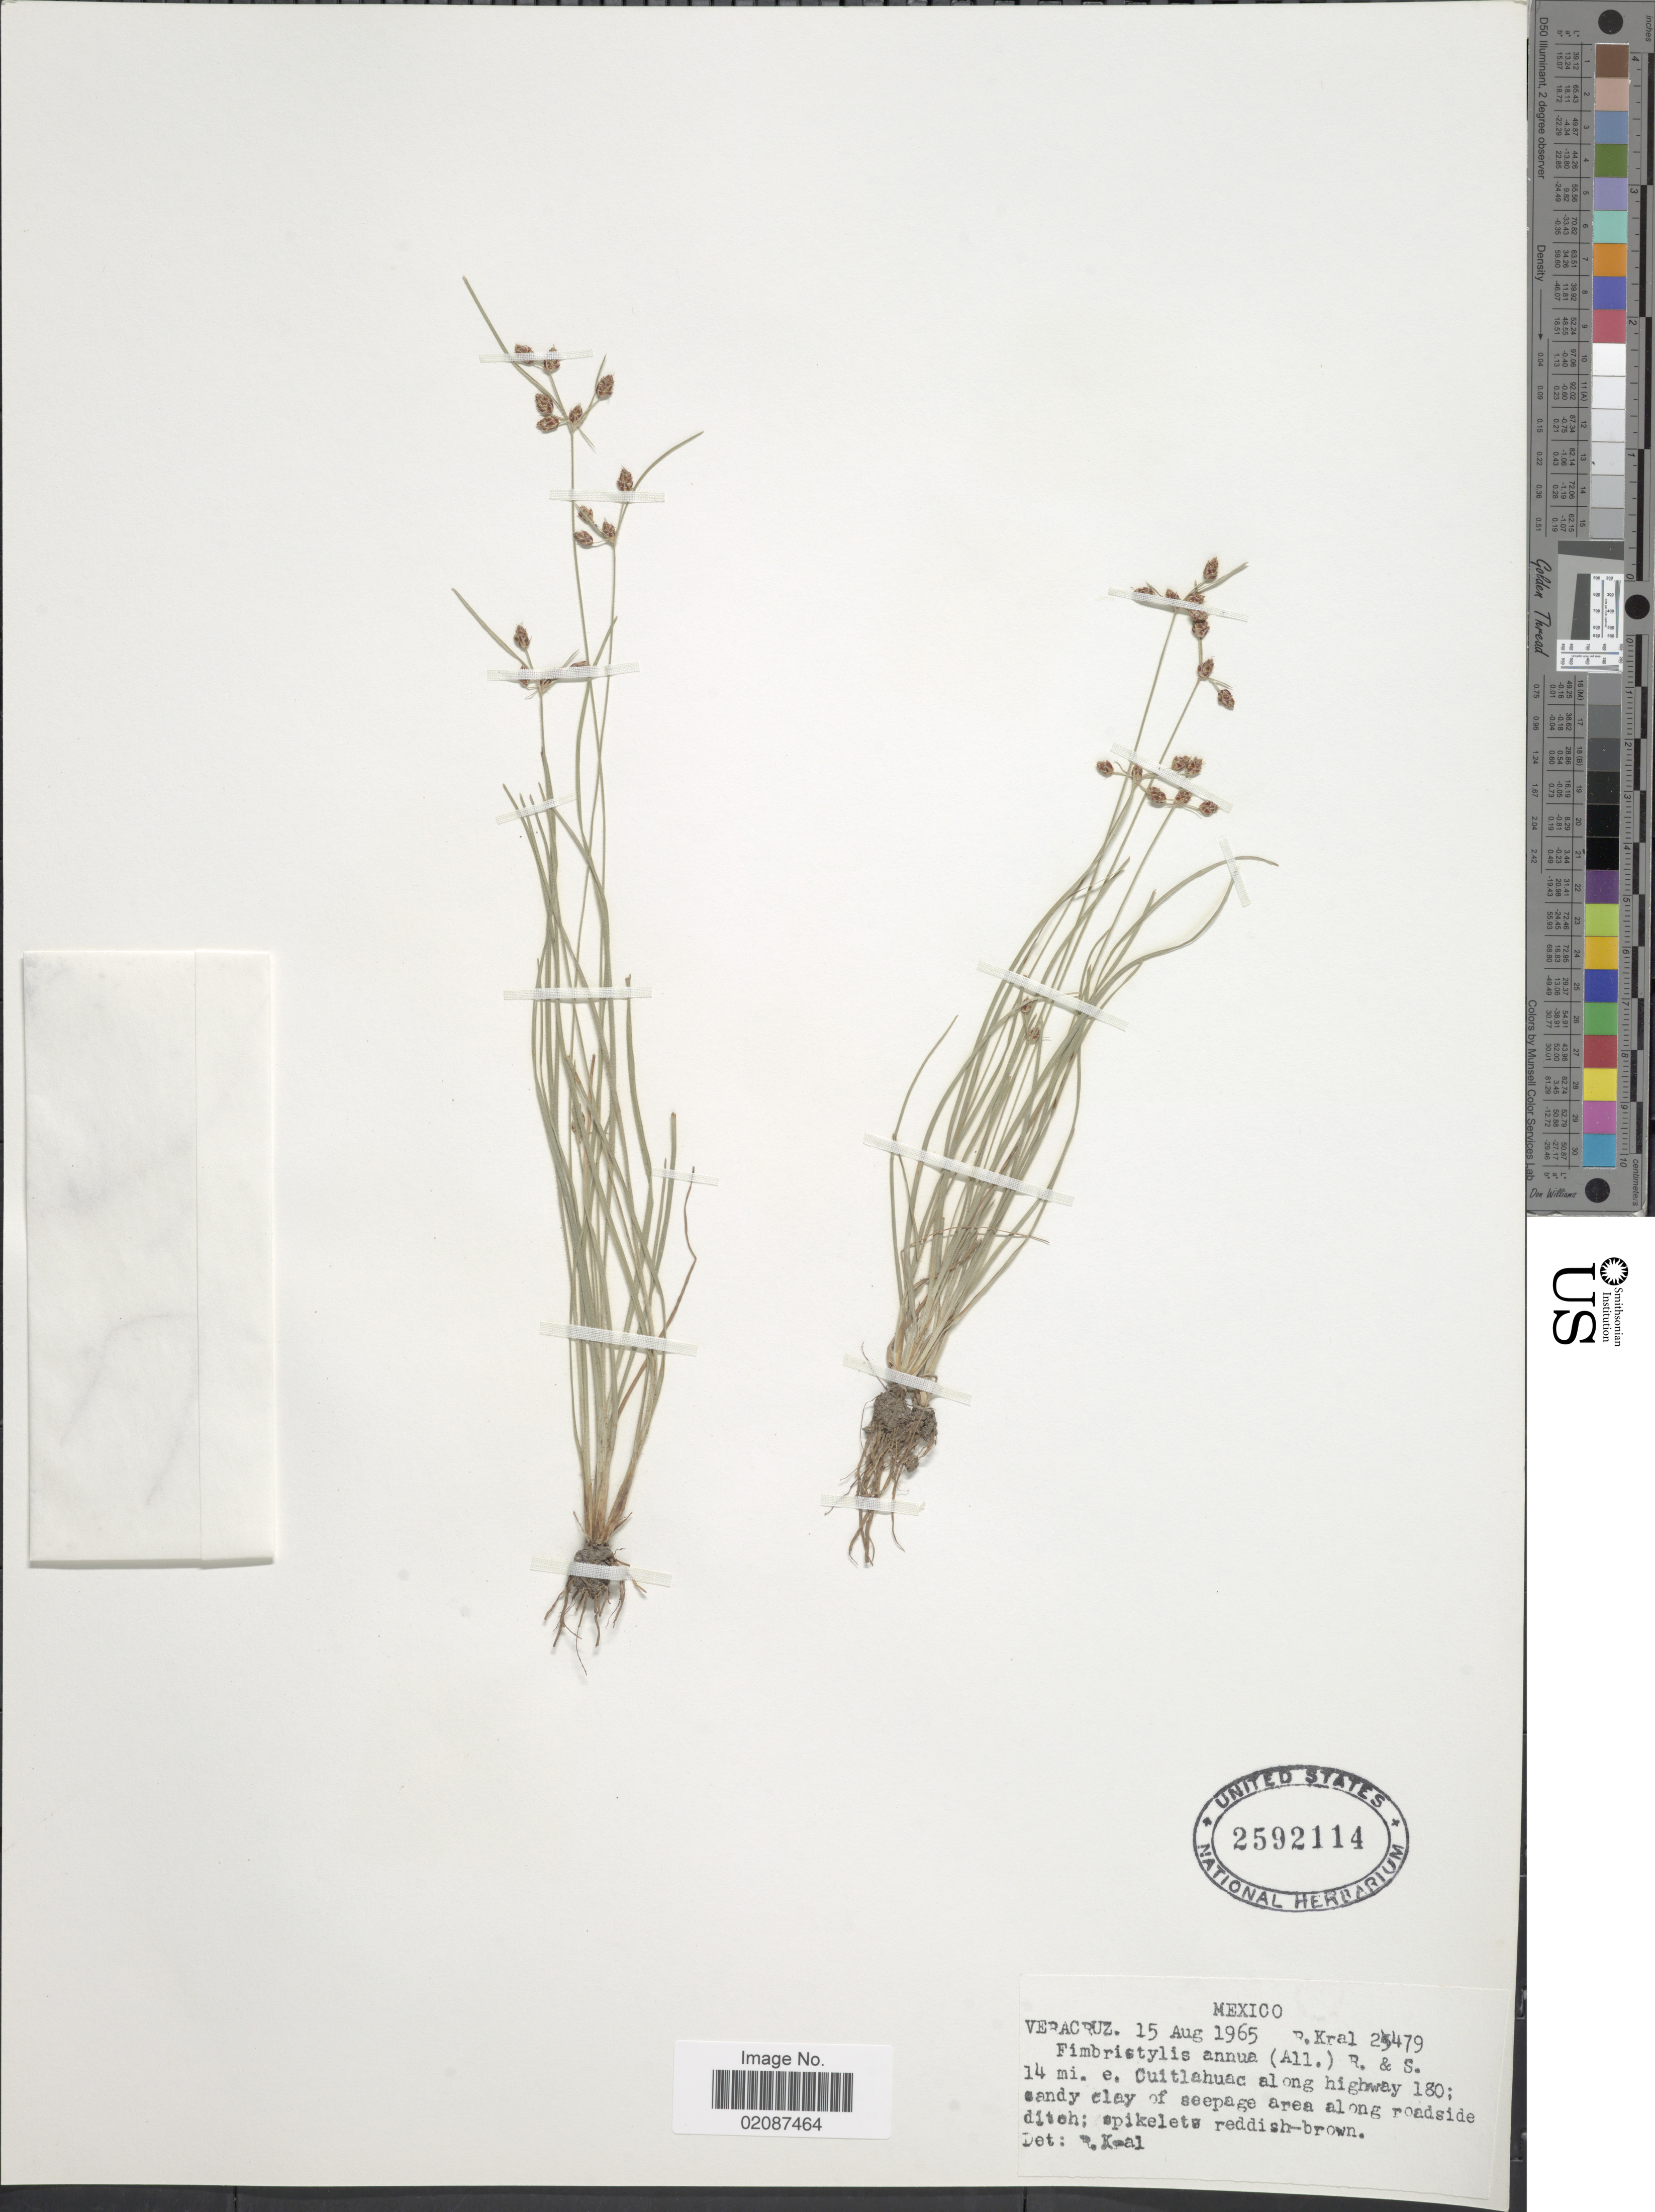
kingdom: Plantae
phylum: Tracheophyta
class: Liliopsida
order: Poales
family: Cyperaceae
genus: Fimbristylis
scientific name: Fimbristylis annua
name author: (All.) Roem. & Schult.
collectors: R. Kral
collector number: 2479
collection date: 1965-08-15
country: Mexico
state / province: Veracruz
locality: Veracruz, 14 mi. e. Cuitlahuac along highway 180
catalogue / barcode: US 2592114